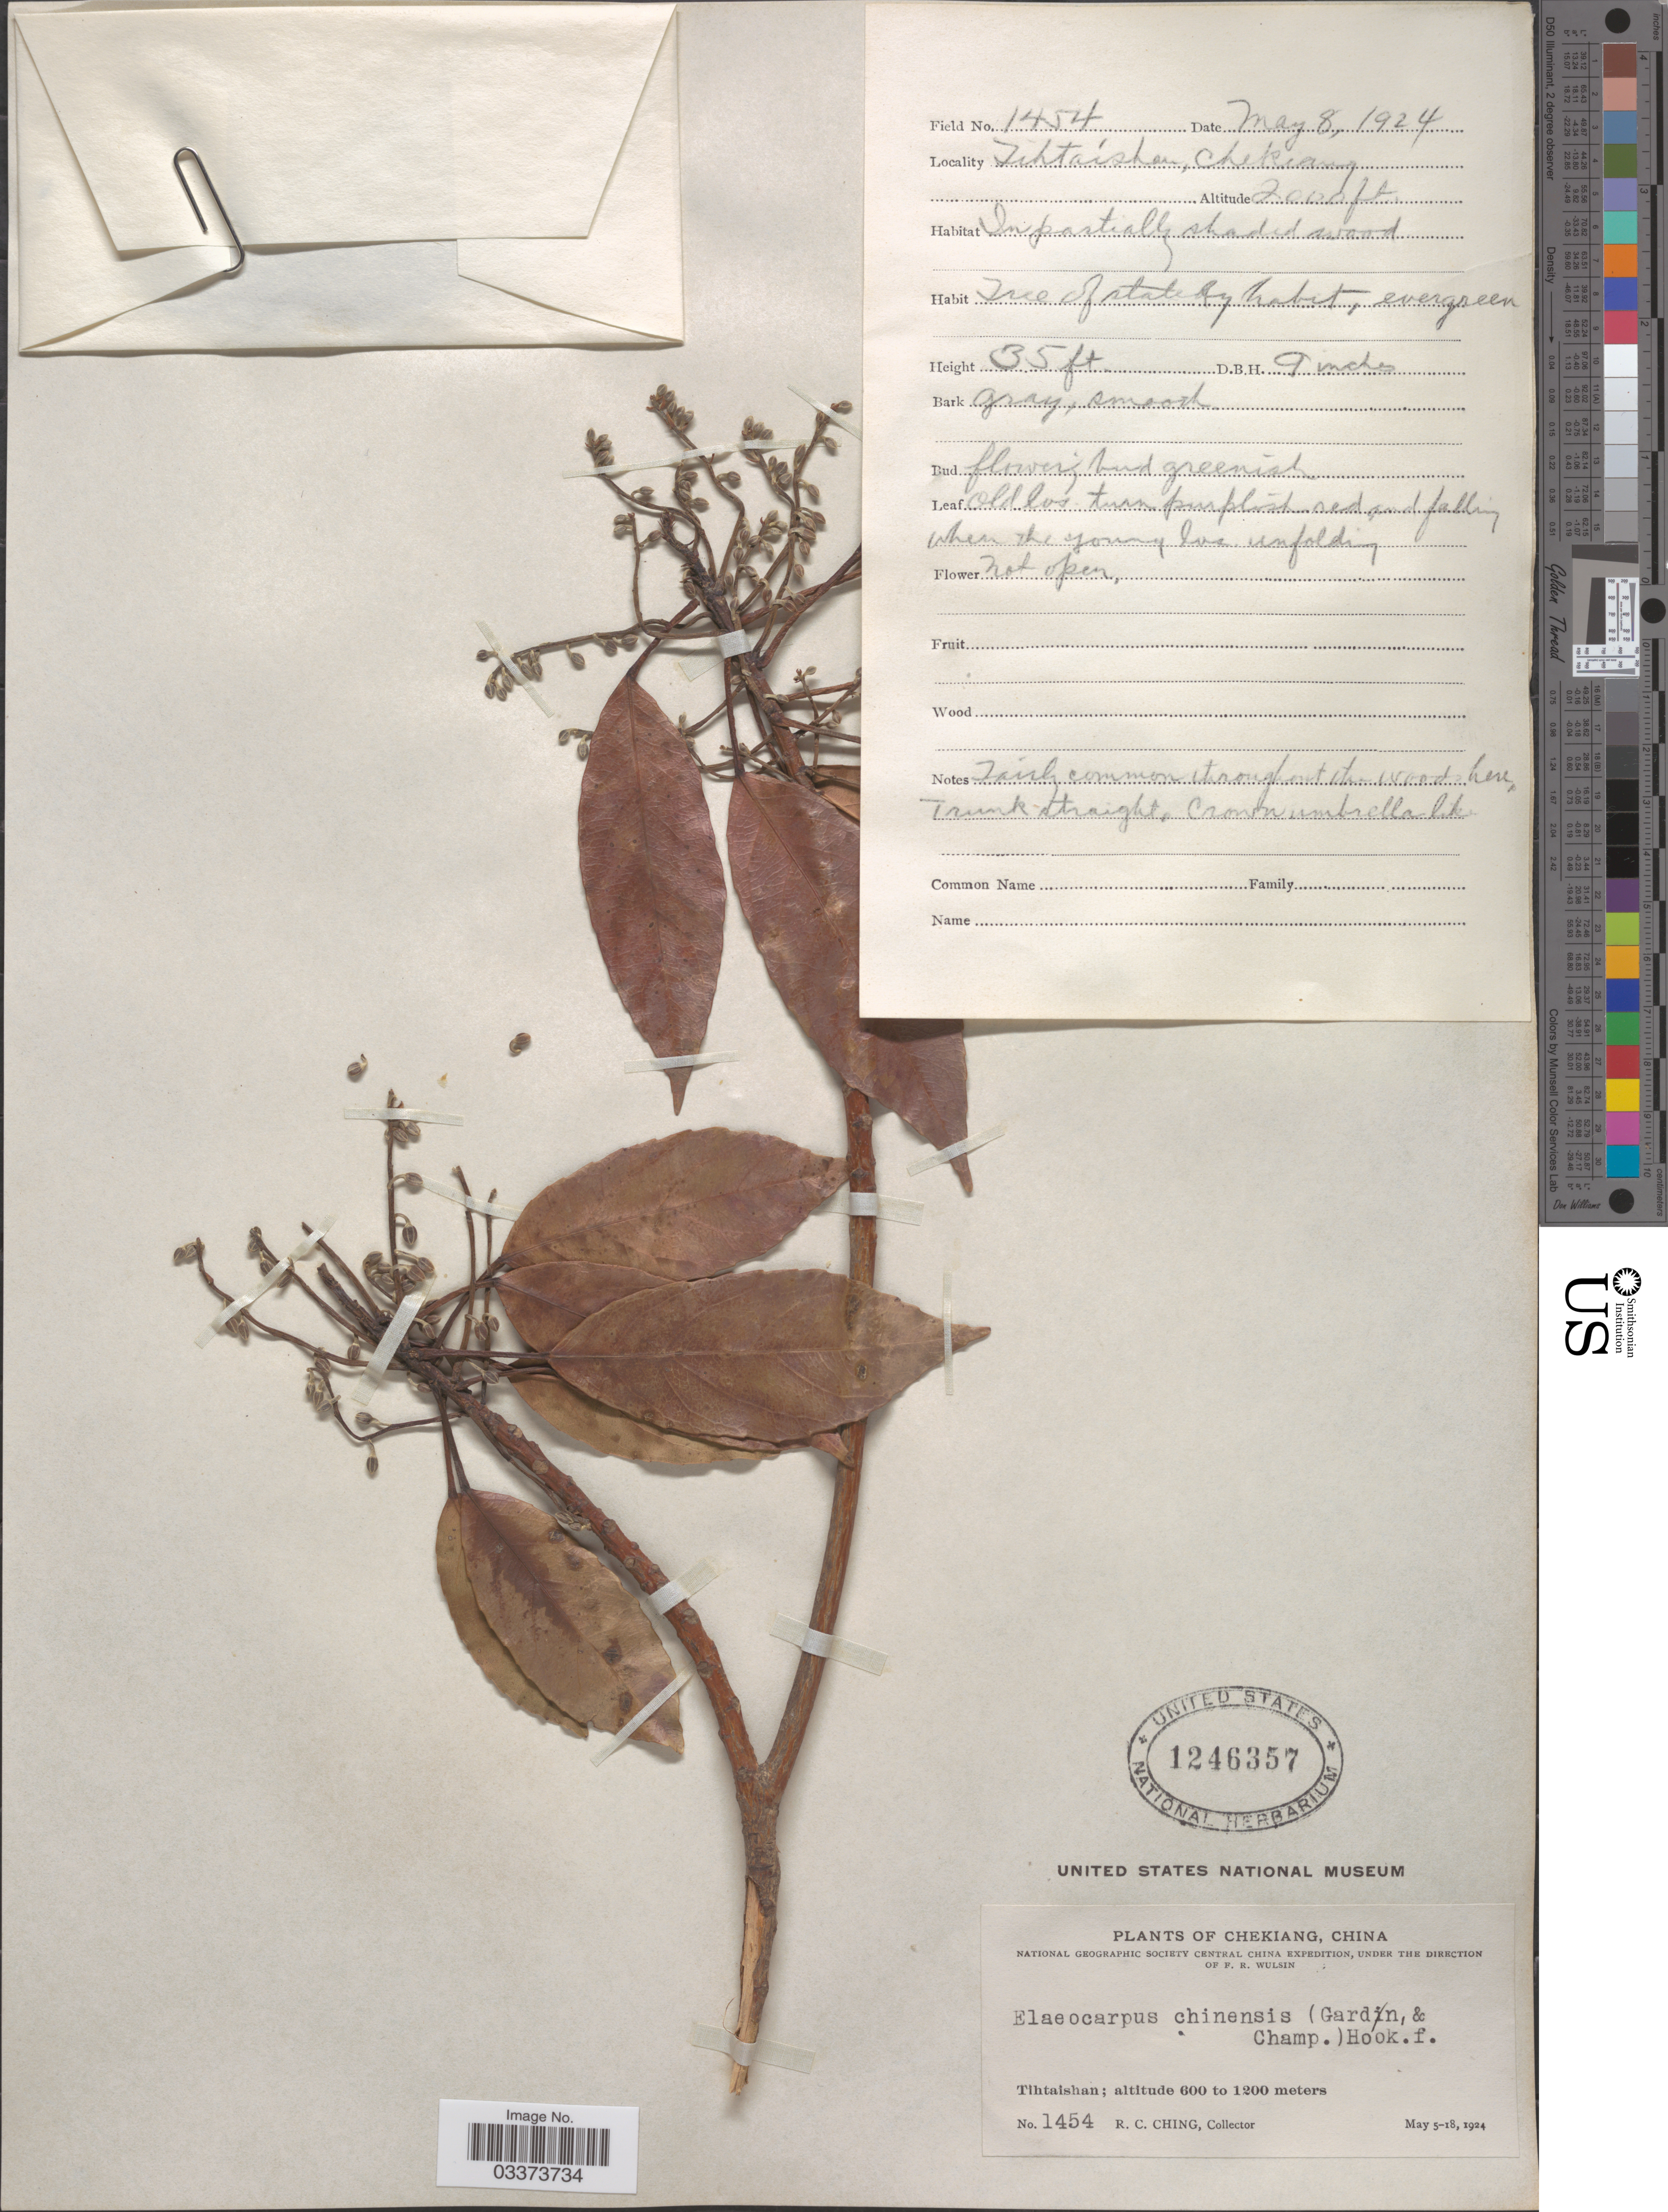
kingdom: Plantae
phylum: Tracheophyta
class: Magnoliopsida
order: Oxalidales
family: Elaeocarpaceae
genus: Elaeocarpus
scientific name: Elaeocarpus chinensis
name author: (A. Gray & Ch) Hook. f.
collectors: R. C. Ching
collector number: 1454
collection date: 1924-05-08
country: China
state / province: Zhejiang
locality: Chekiang, Tihtaishan.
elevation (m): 610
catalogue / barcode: US 1246357